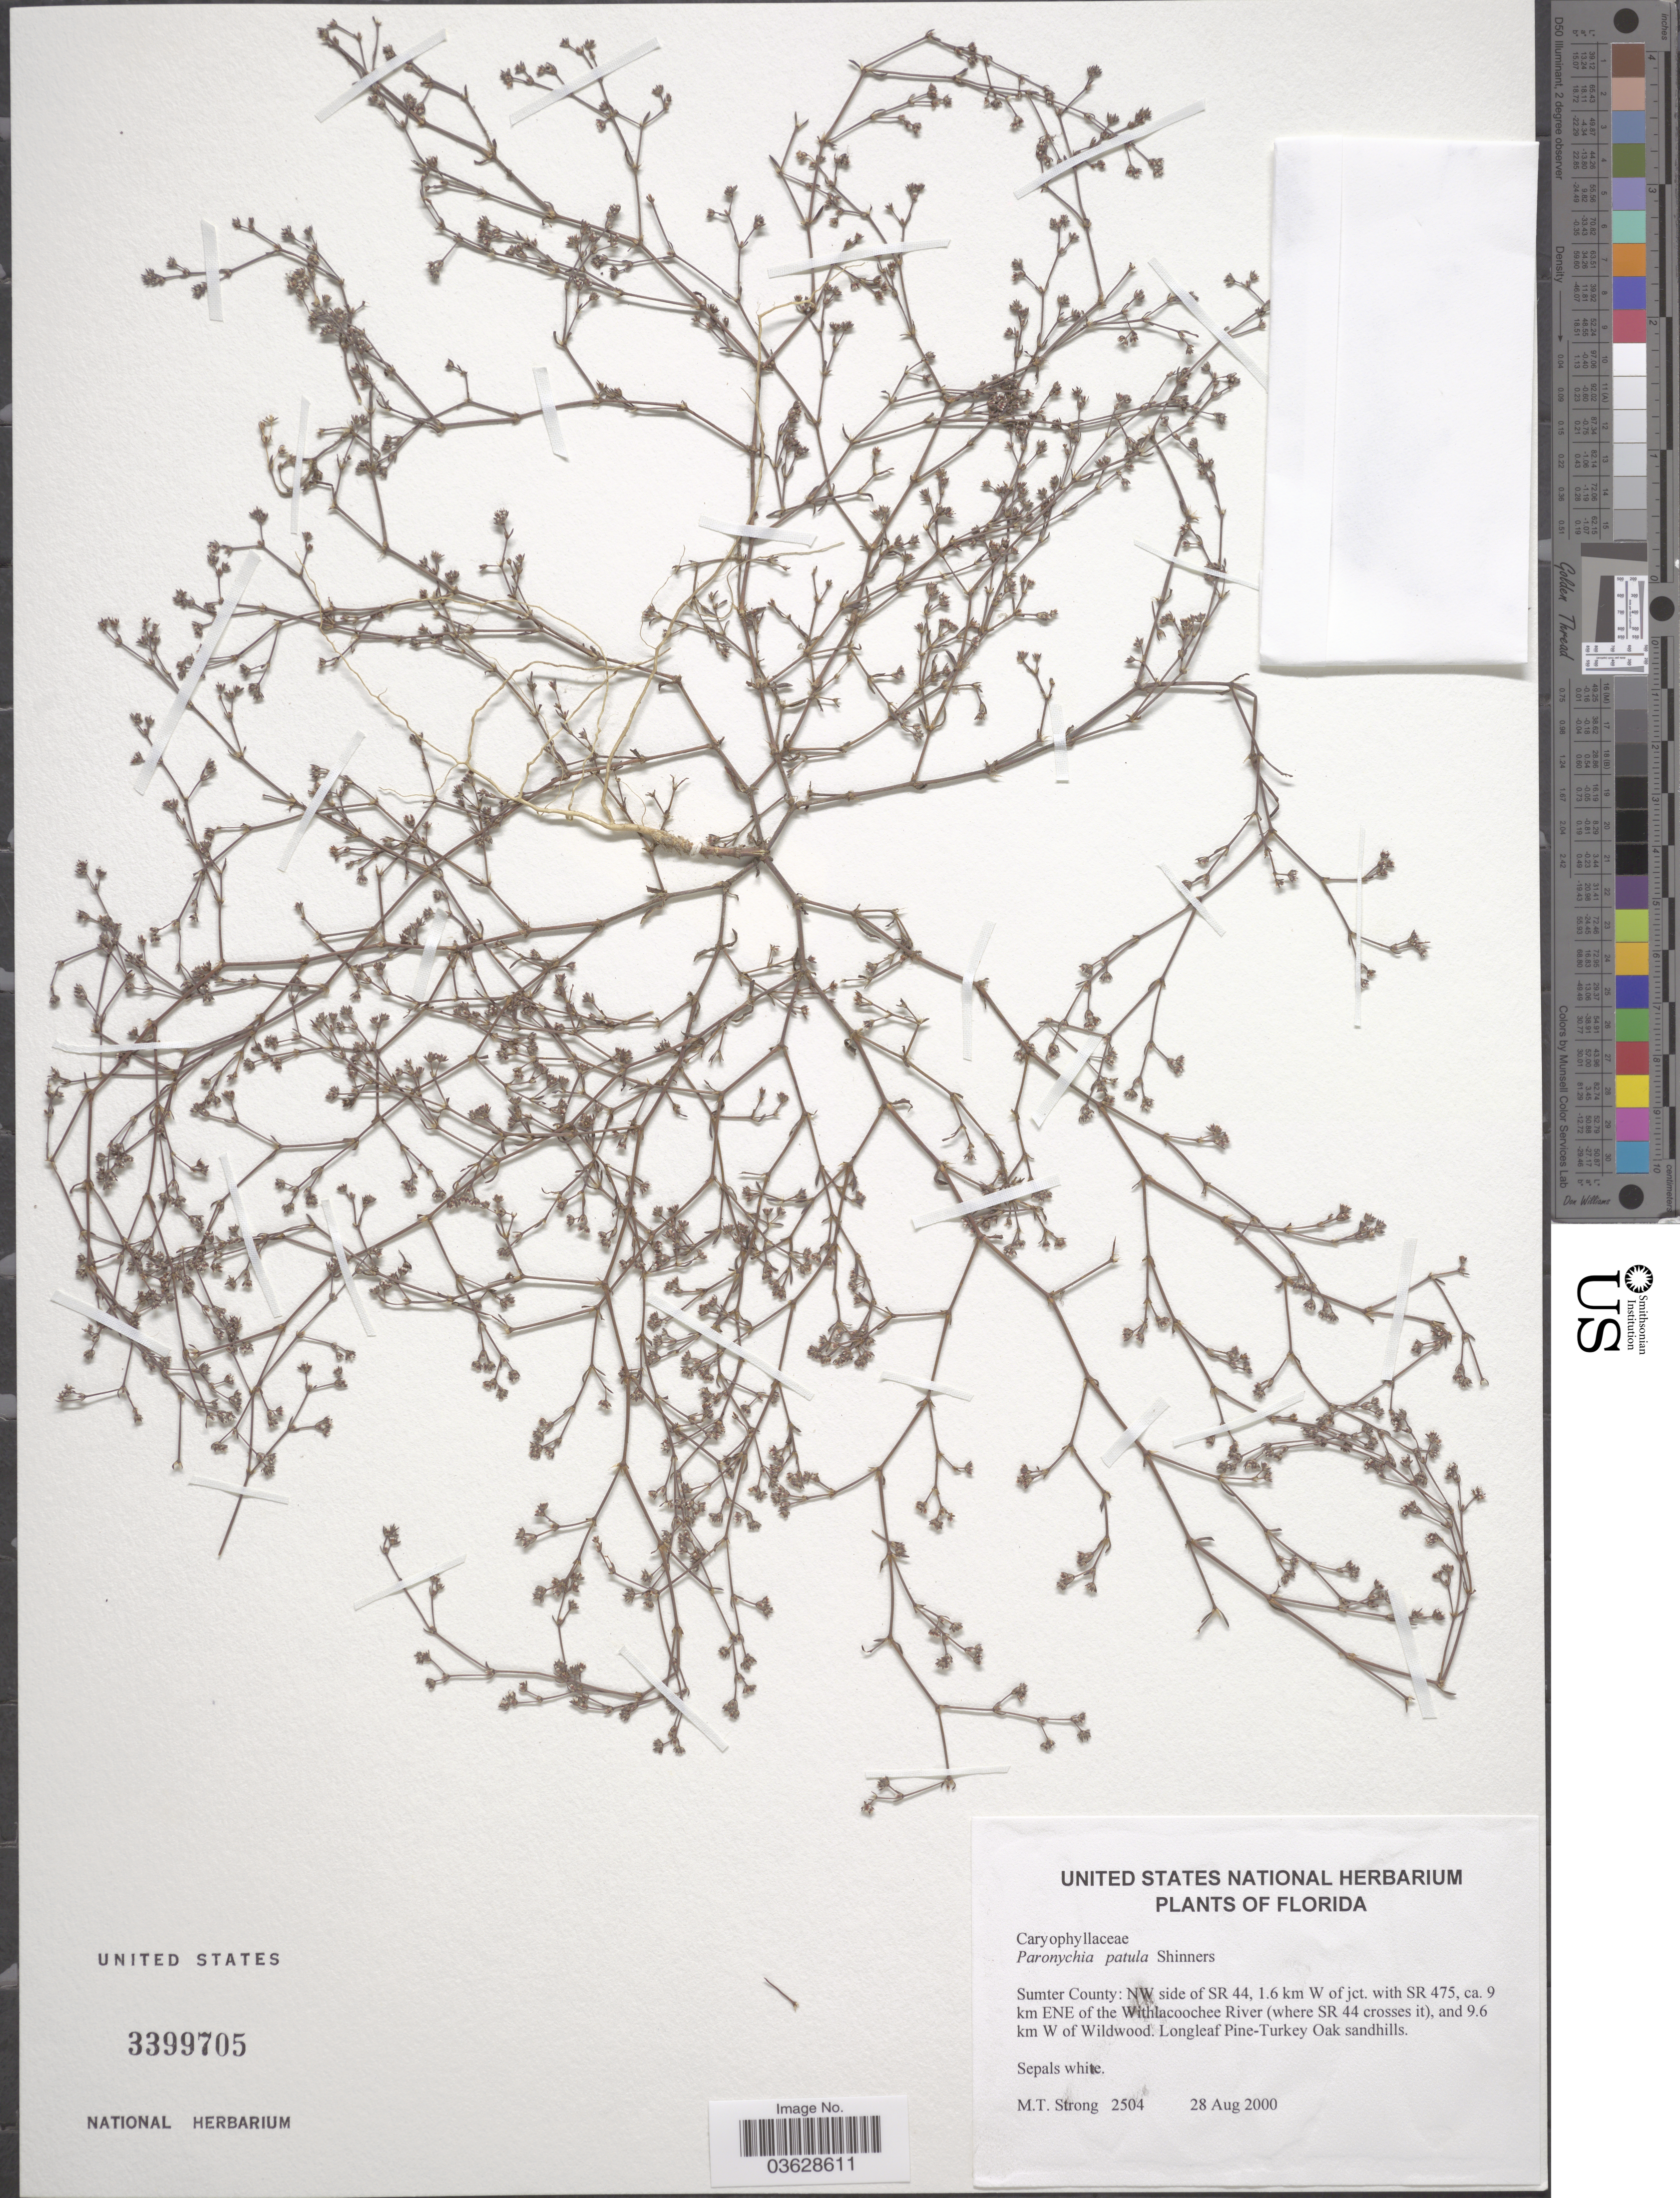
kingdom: Plantae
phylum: Tracheophyta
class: Magnoliopsida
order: Caryophyllales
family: Caryophyllaceae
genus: Paronychia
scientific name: Paronychia patula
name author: Shinners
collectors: M. T. Strong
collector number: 2504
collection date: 2000-08-28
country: United States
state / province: Florida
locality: Sumter County: NW side of SR 44, 1.6 km W of jct. with SR 475, ca. 9 km ENE of the Withlacoochee River (where SR 44 crosses it), and 9.6 km W of Wildwood. Longleaf Pine-Turkey Oak sandhills.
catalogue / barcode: US 3399705